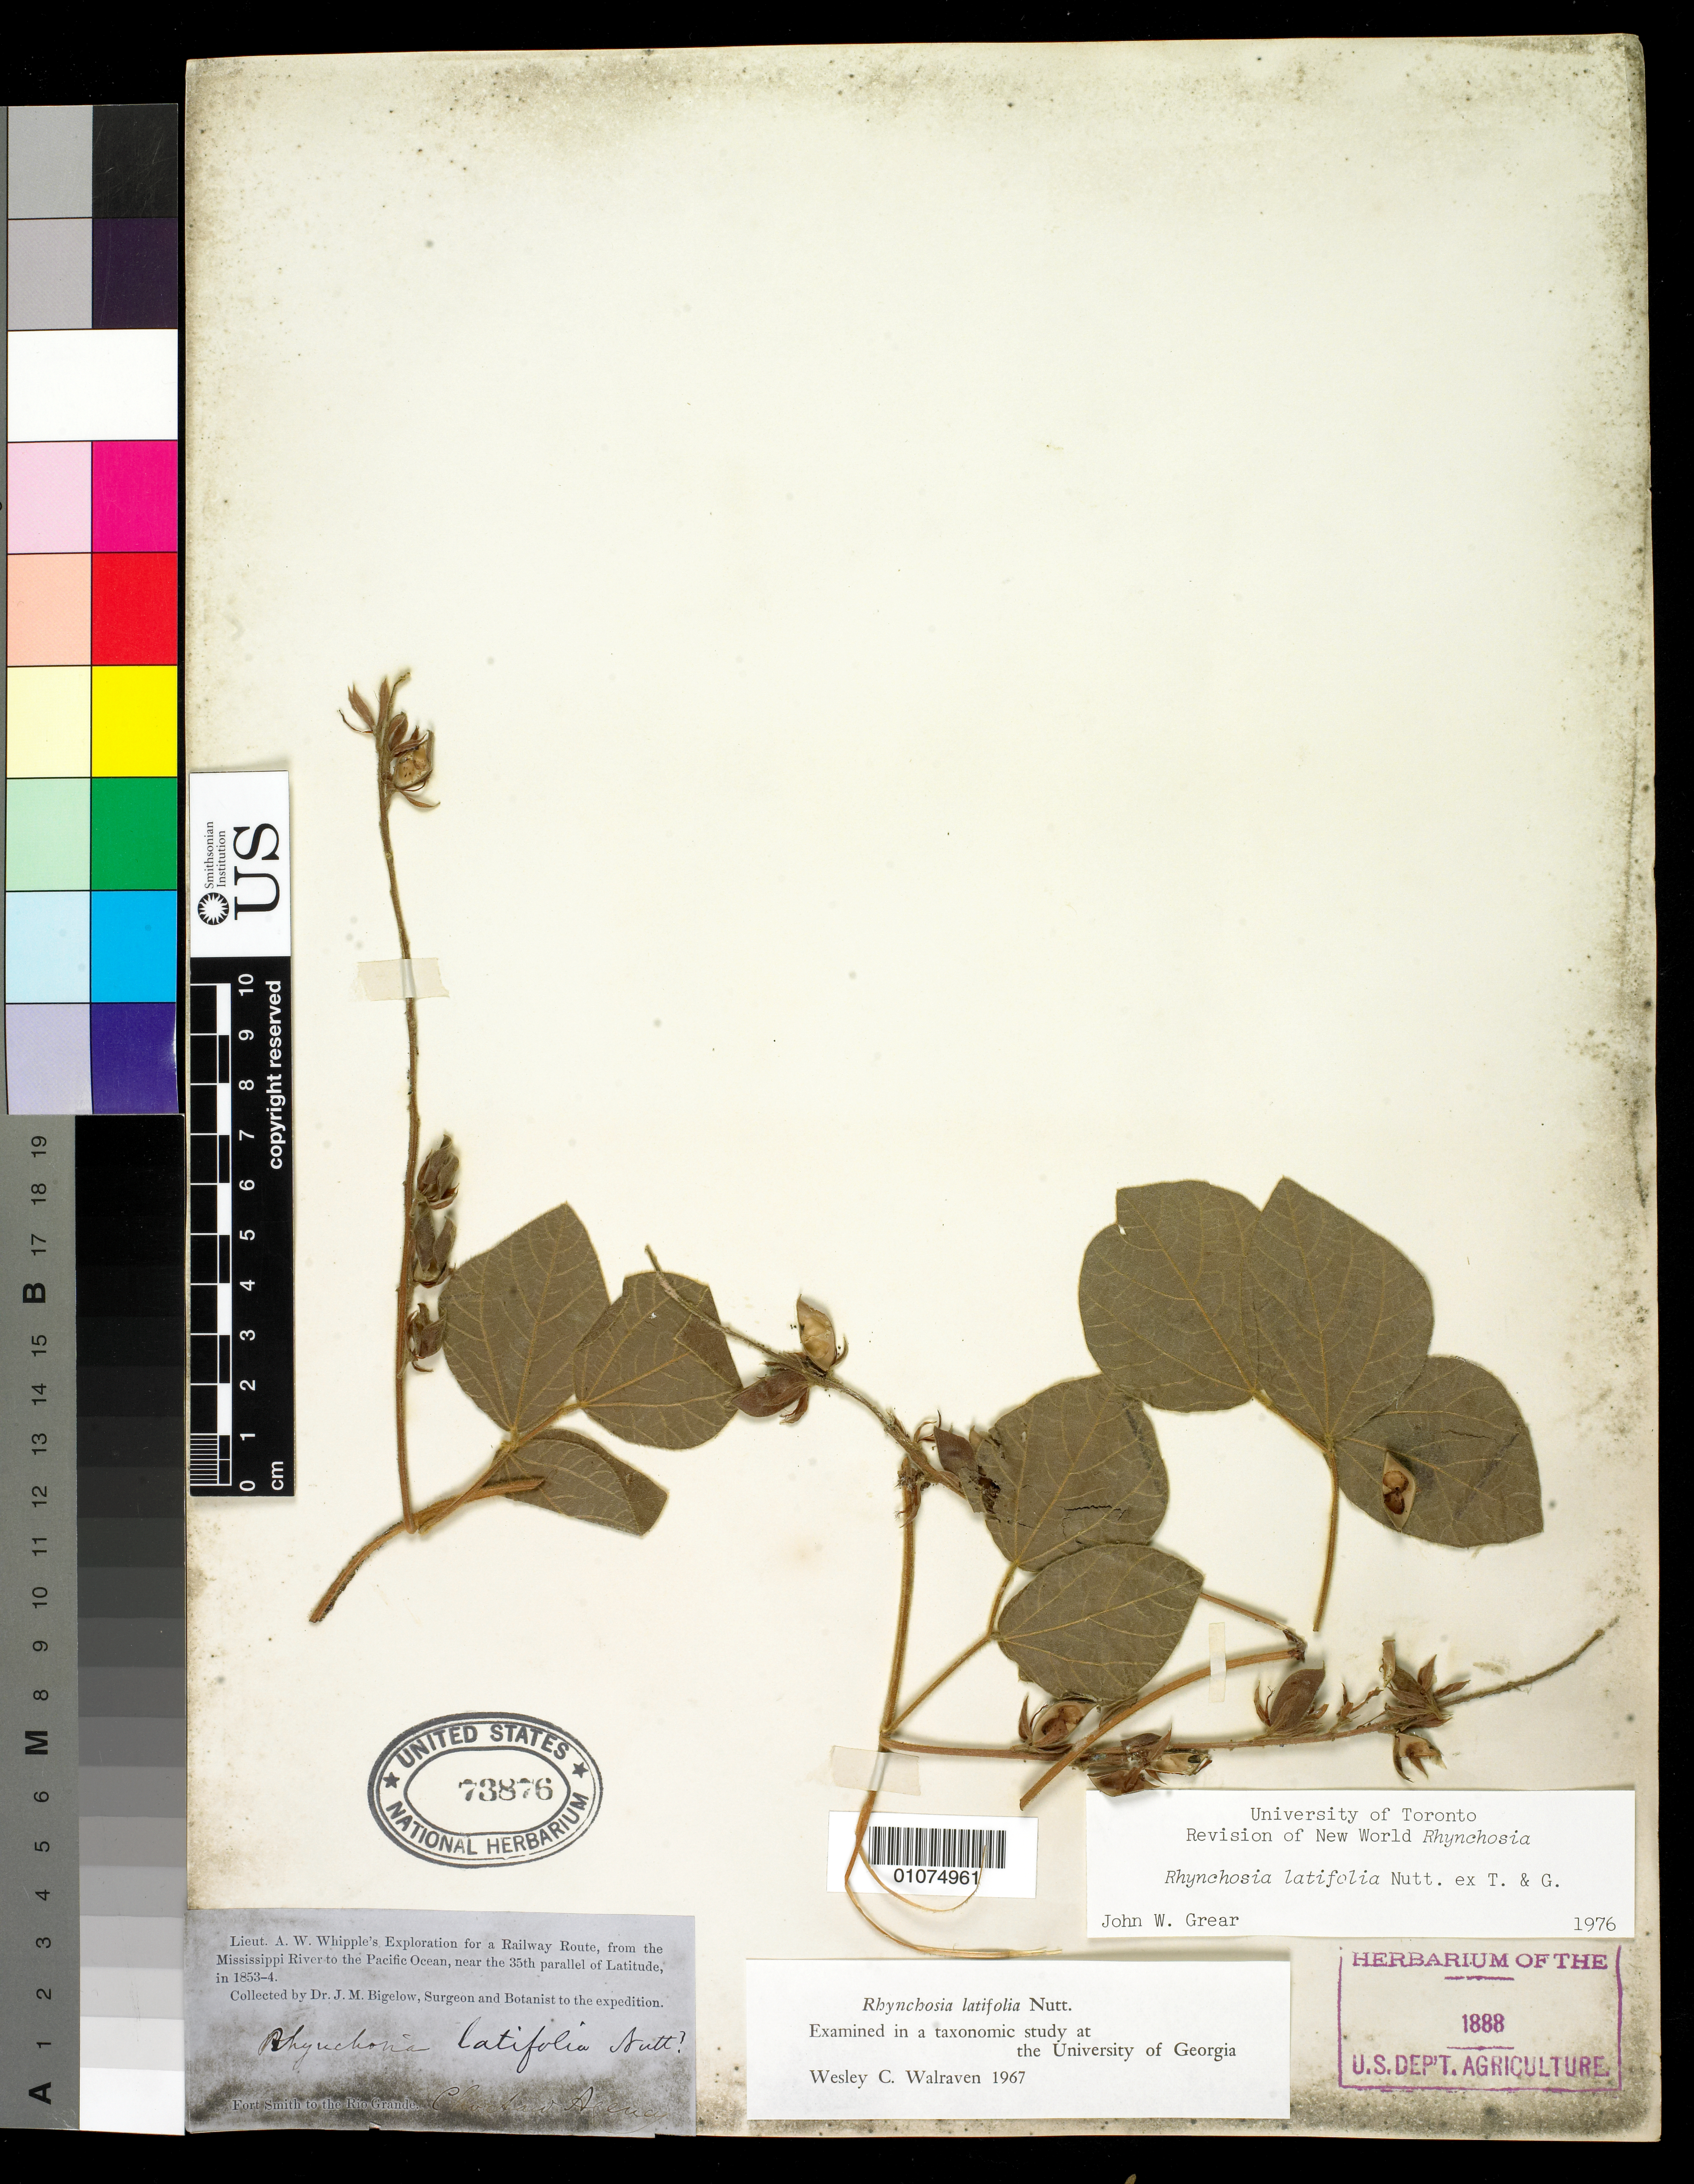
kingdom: Plantae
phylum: Tracheophyta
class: Magnoliopsida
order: Fabales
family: Fabaceae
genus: Rhynchosia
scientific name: Rhynchosia latifolia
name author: Nutt. ex Torr. & A. Gray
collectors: J. M. Bigelow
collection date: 1853/1854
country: United States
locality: Fort Smith to the Rio Grande.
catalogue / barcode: US 73876